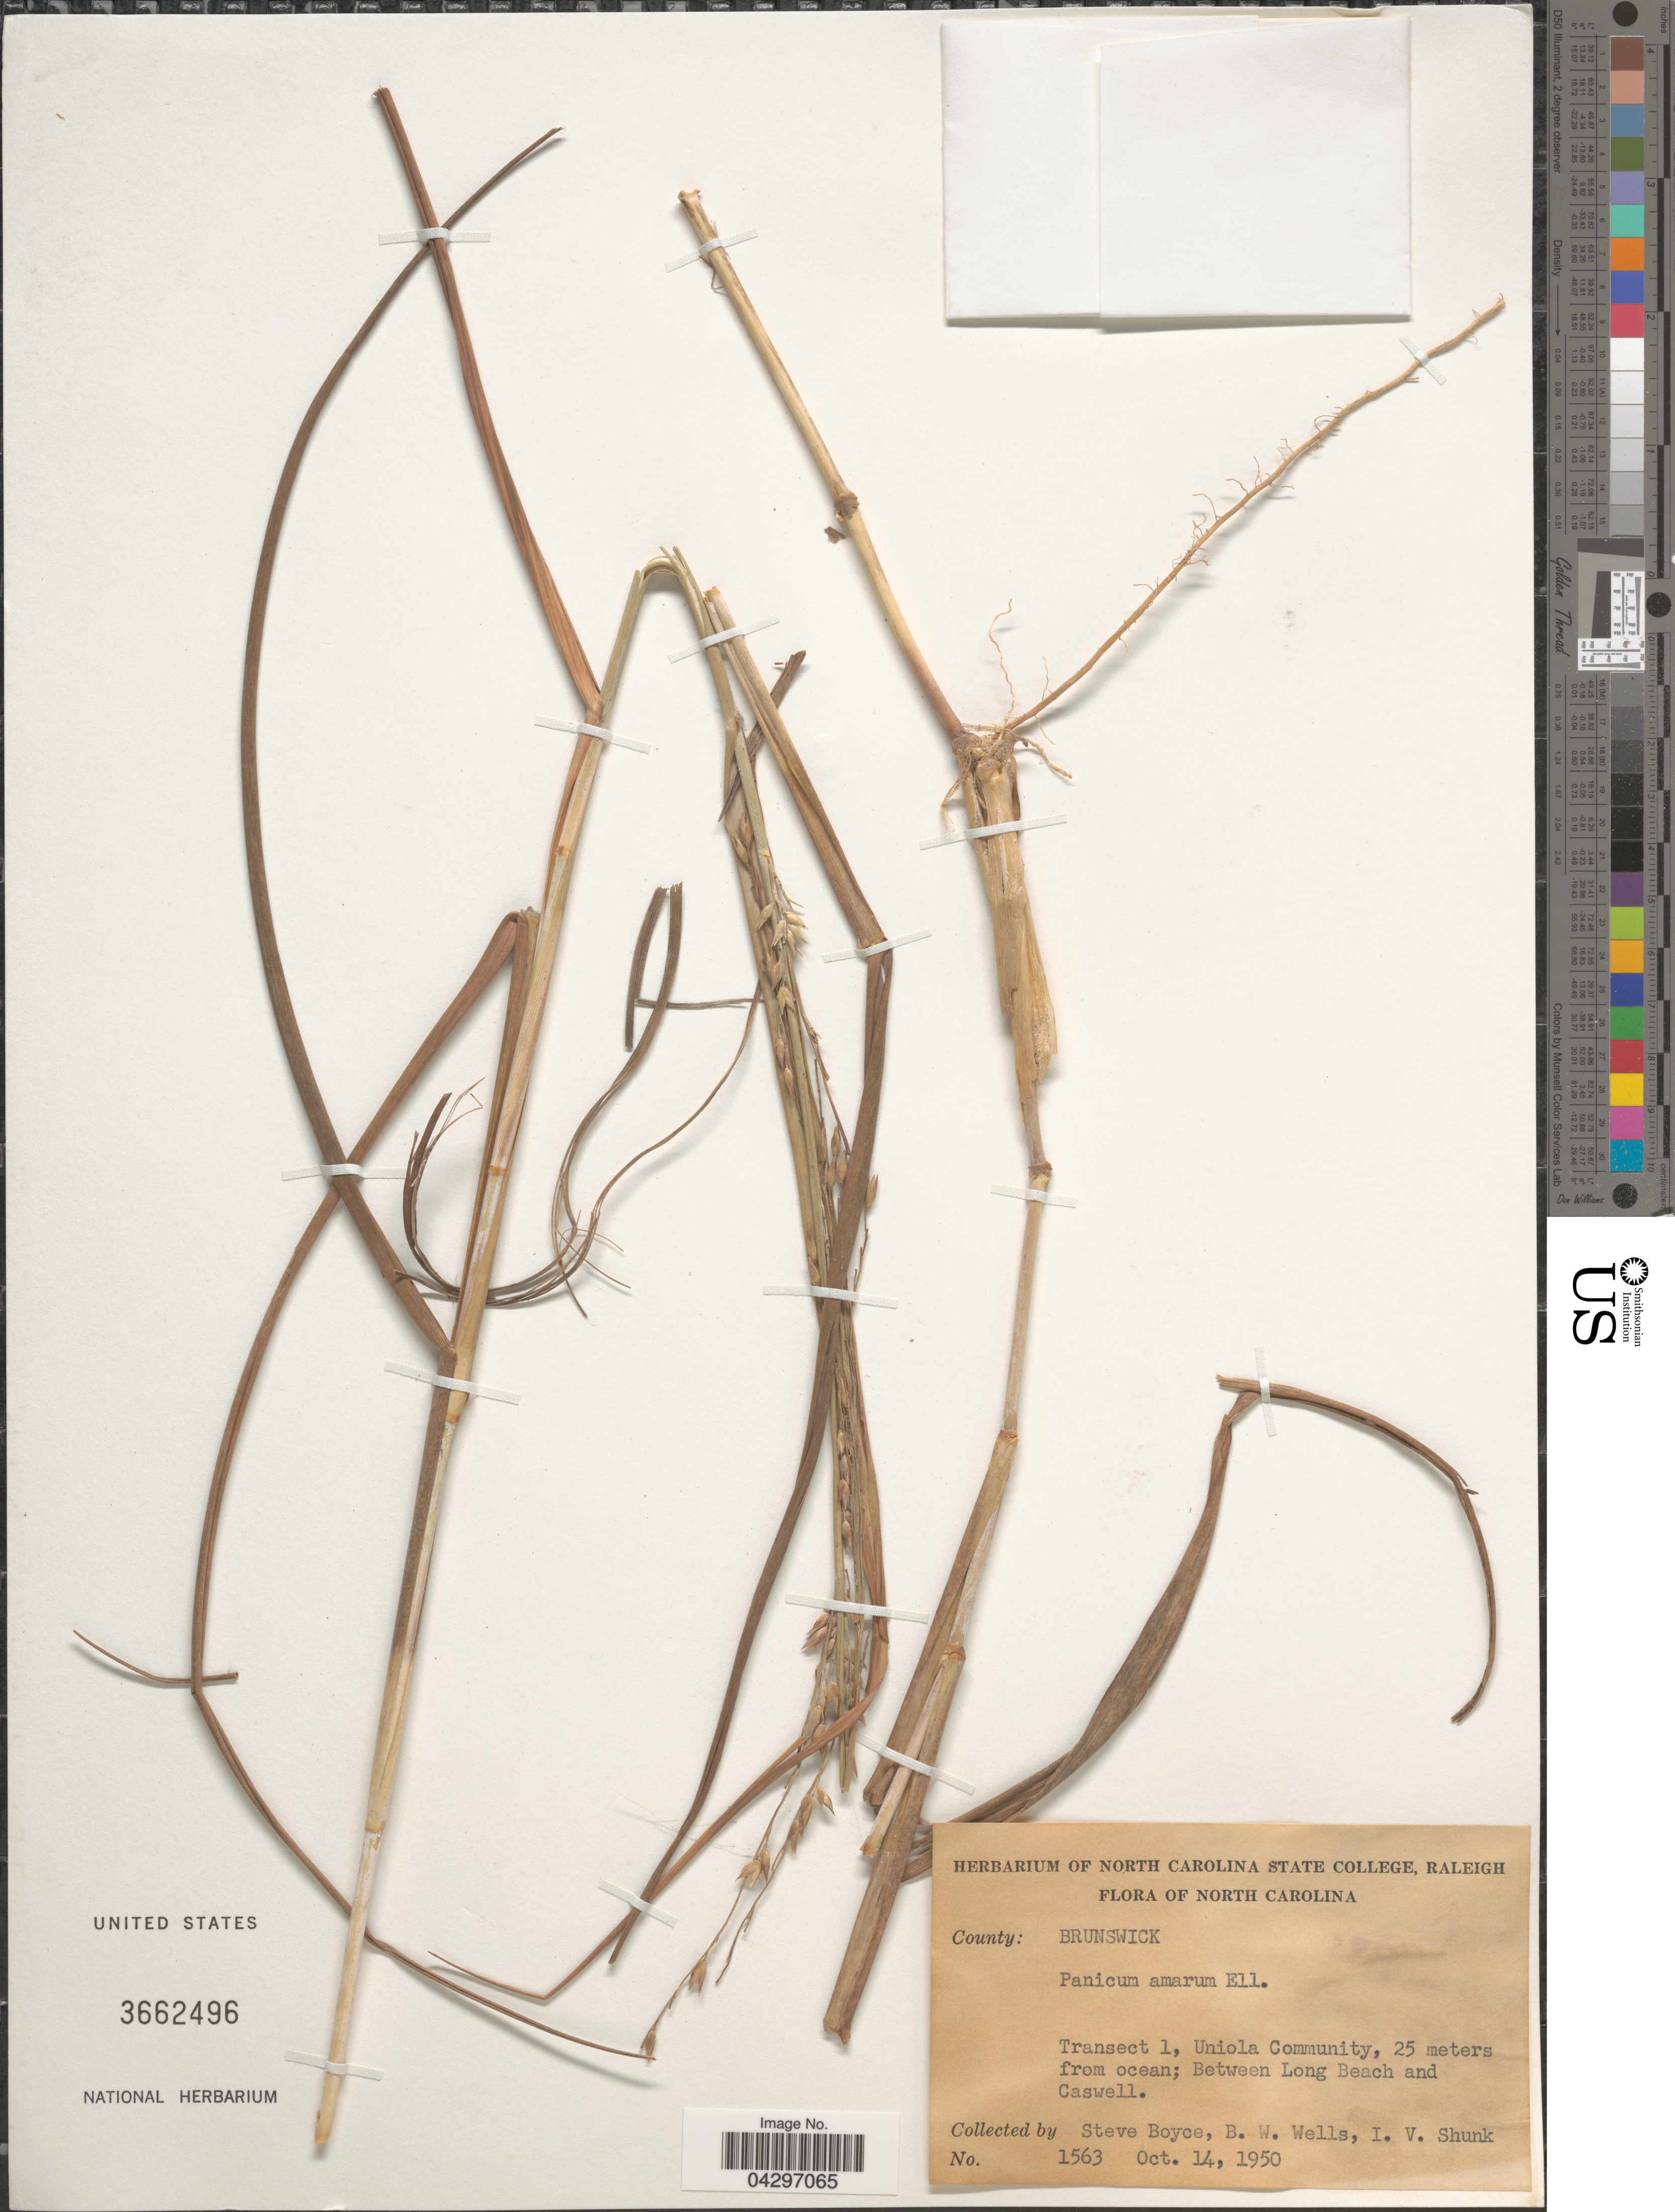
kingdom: Plantae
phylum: Tracheophyta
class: Liliopsida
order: Poales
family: Poaceae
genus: Panicum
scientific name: Panicum amarum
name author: Elliott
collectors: S. Boyce, B. Wells & I. Shunk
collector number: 1563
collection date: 1950-10-14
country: United States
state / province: North Carolina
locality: County: Brunswick. Uniola Community, 25 meters from ocean; Between Long Beach and Caswell.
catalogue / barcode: US 3662496